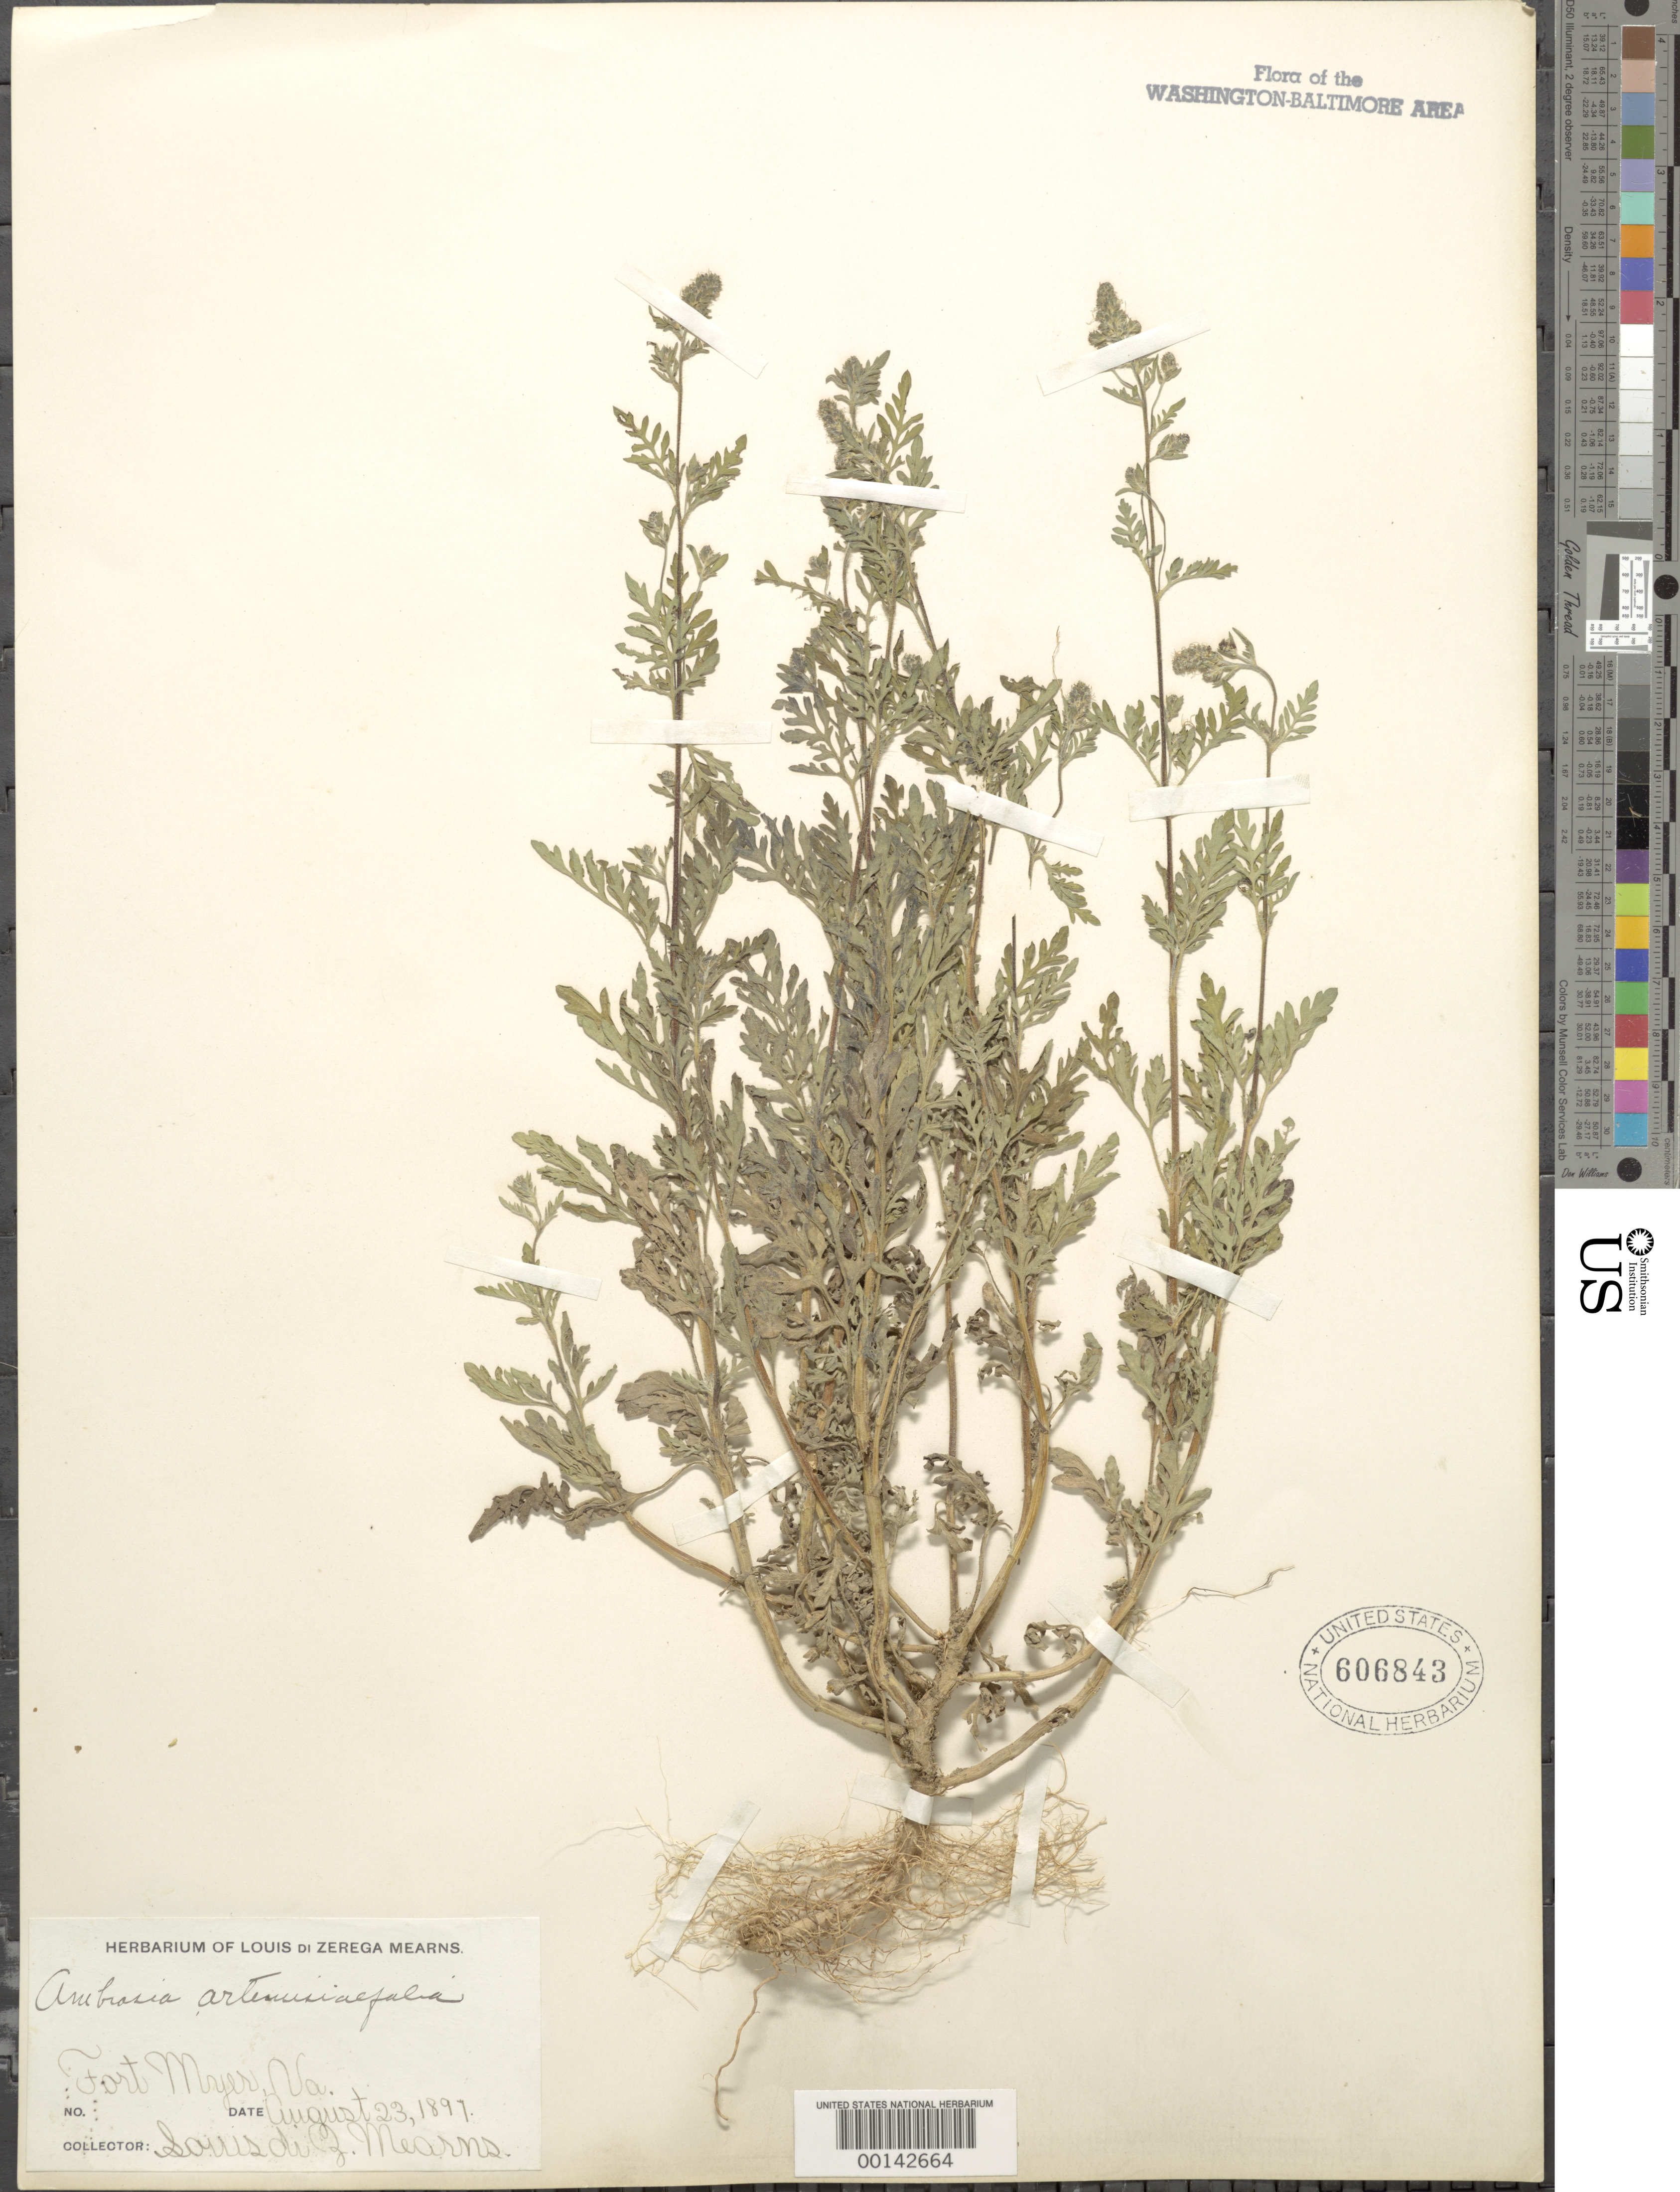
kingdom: Plantae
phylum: Tracheophyta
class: Magnoliopsida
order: Asterales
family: Asteraceae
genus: Ambrosia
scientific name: Ambrosia artemisiifolia var. elatior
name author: (L.) Descourt.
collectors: E. A. Mearns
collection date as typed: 23 Aug 1897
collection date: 1897-08-23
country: United States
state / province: Virginia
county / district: Arlington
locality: Fort Myers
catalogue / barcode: US 606843